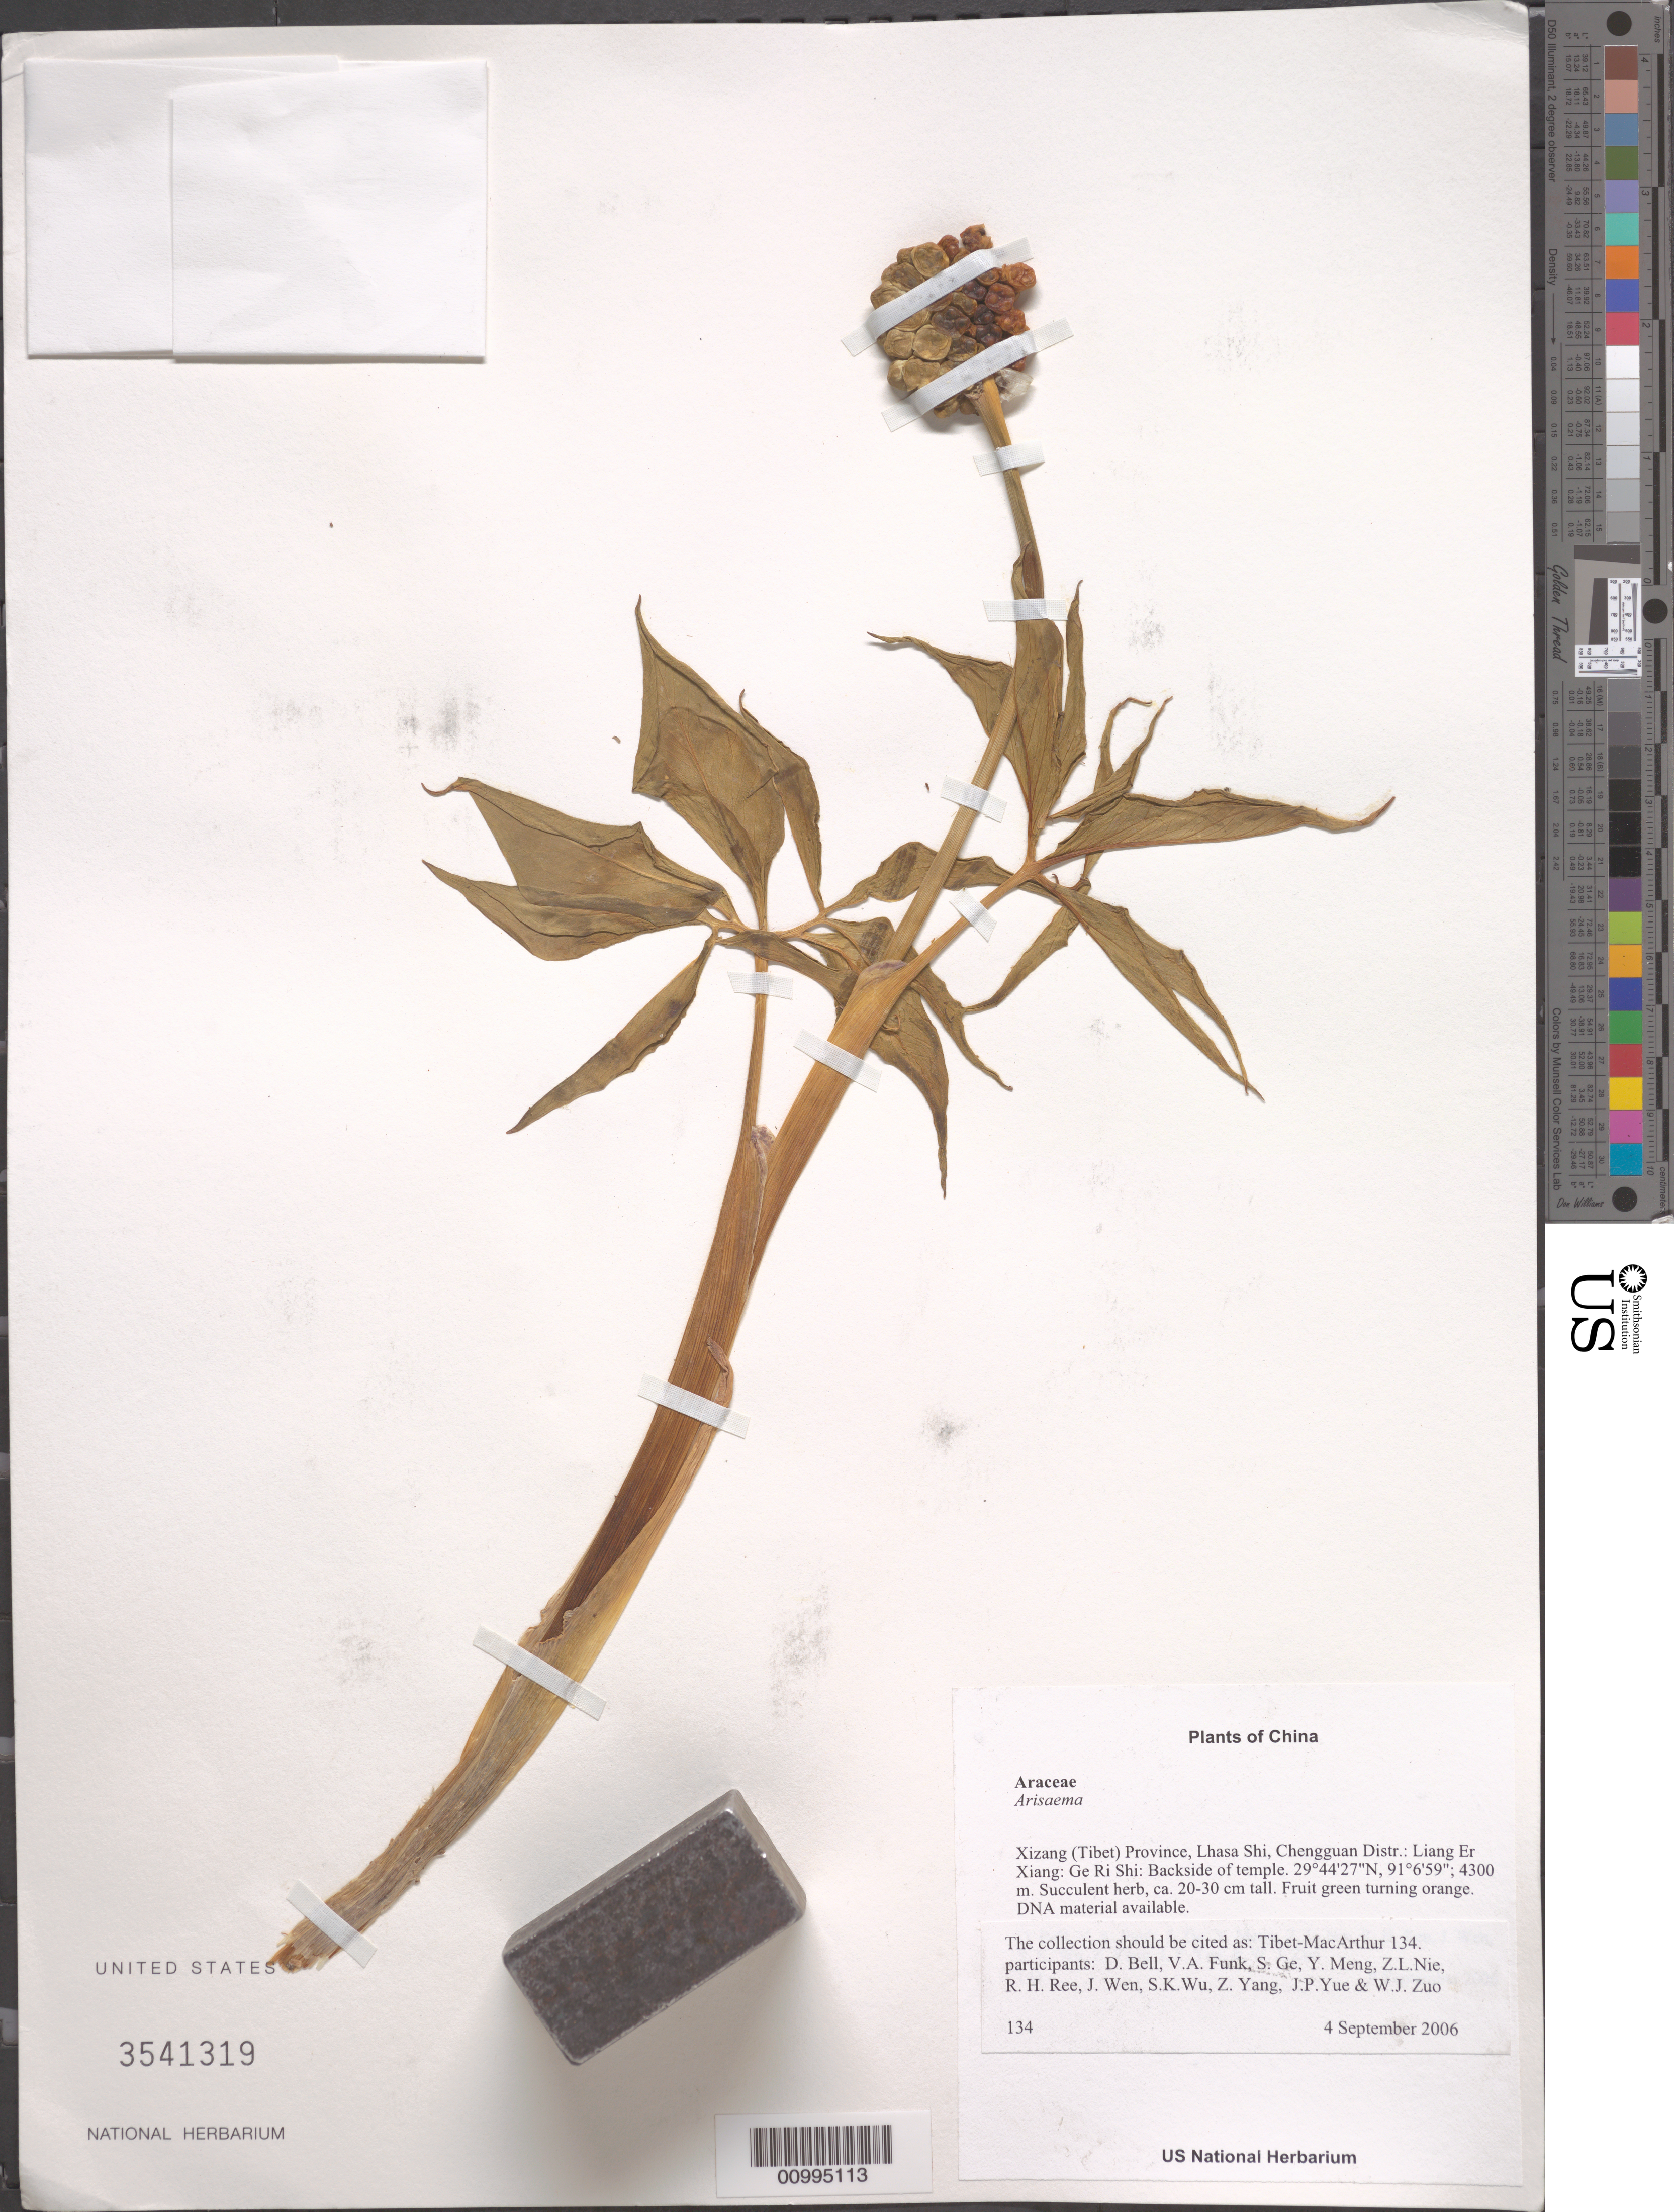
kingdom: Plantae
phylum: Tracheophyta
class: Liliopsida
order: Alismatales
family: Araceae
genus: Arisaema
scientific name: Arisaema flavum subsp. tibeticum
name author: (Forssk.) Schott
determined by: Ma, Zheng Xu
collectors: Tibet-MacArthur, D. A. Bell, V. Funk, S. Ge, Y. Meng, Z. Nie, R. Ree, J. Wen, S. K. Wu, Z. Yang, J. Yue & W. Zuo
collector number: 134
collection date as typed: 04 Sep 2006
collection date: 2006-09-04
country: China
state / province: Xizang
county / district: Lhasa Shi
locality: Chengguan Distr.: Liang Er Xiang: Ge Ri Shi. Backside of temple.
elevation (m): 4300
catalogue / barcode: US 3541319